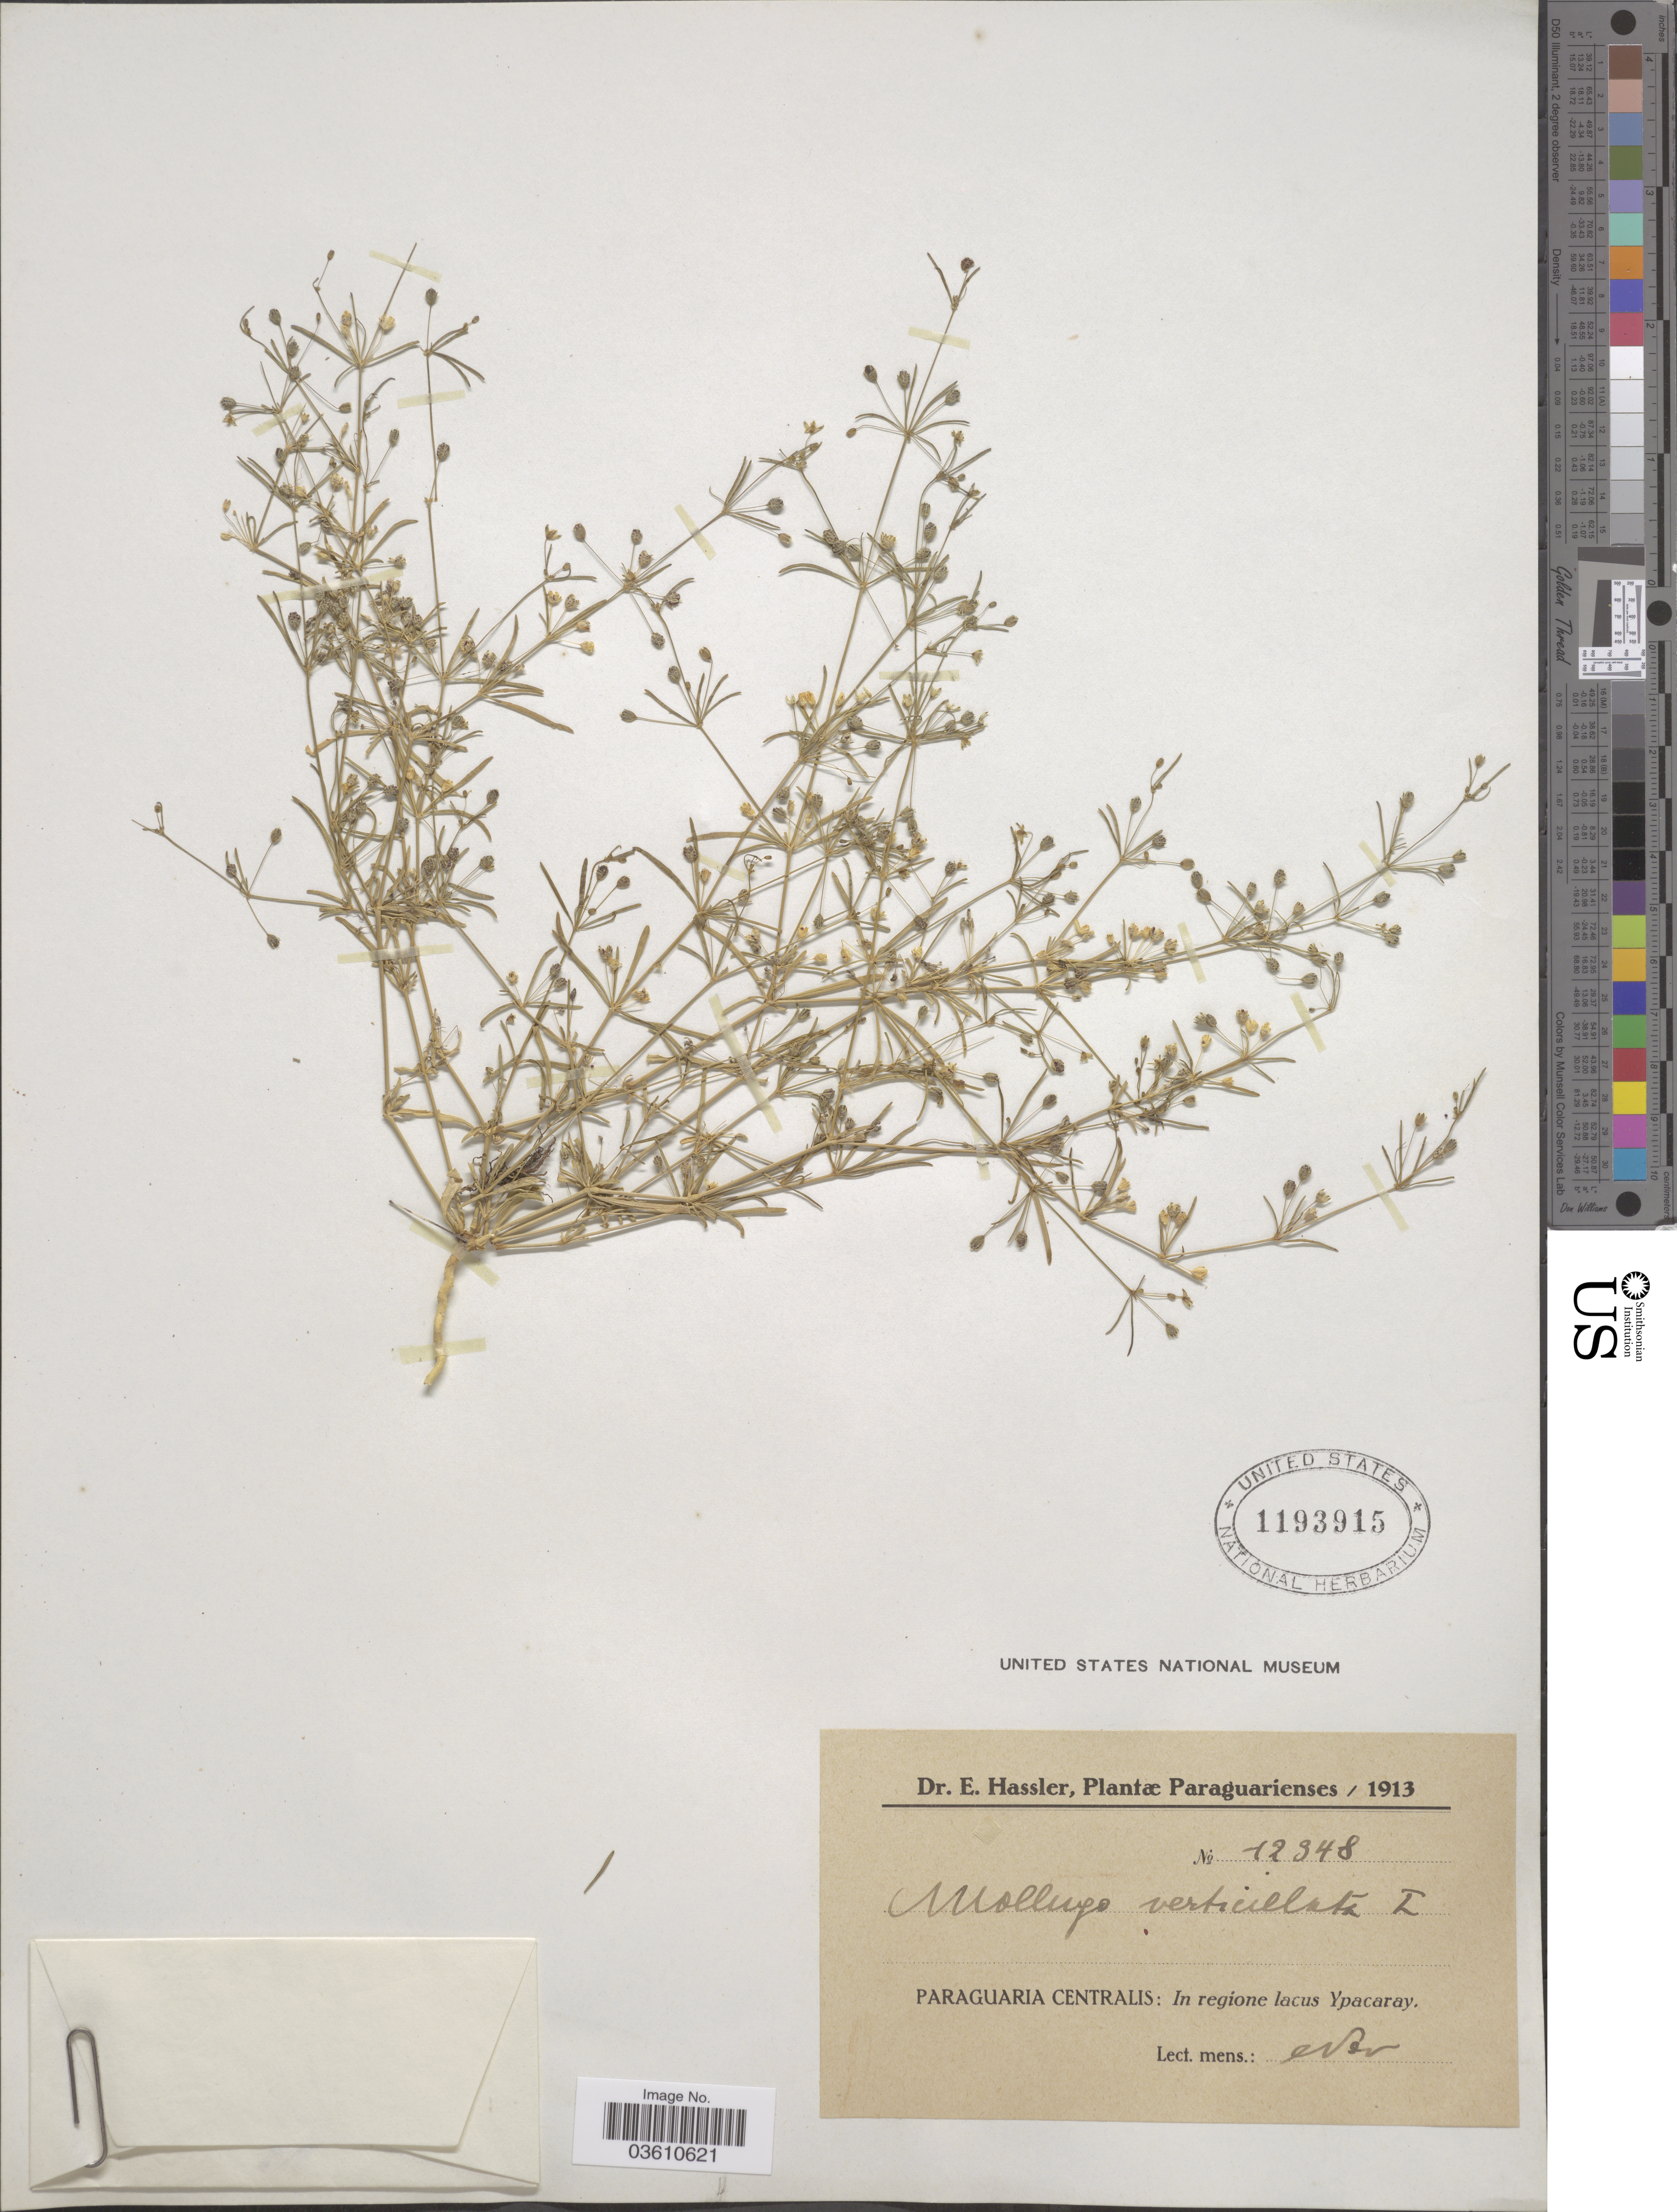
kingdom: Plantae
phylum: Tracheophyta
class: Magnoliopsida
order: Caryophyllales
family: Molluginaceae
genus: Mollugo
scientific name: Mollugo verticillata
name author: L.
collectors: E. Hassler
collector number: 12348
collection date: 1913-11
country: Paraguay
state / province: Paraguari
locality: Paraguaria Centralis: In regione lacus Ypacaray.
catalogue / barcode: US 1193915